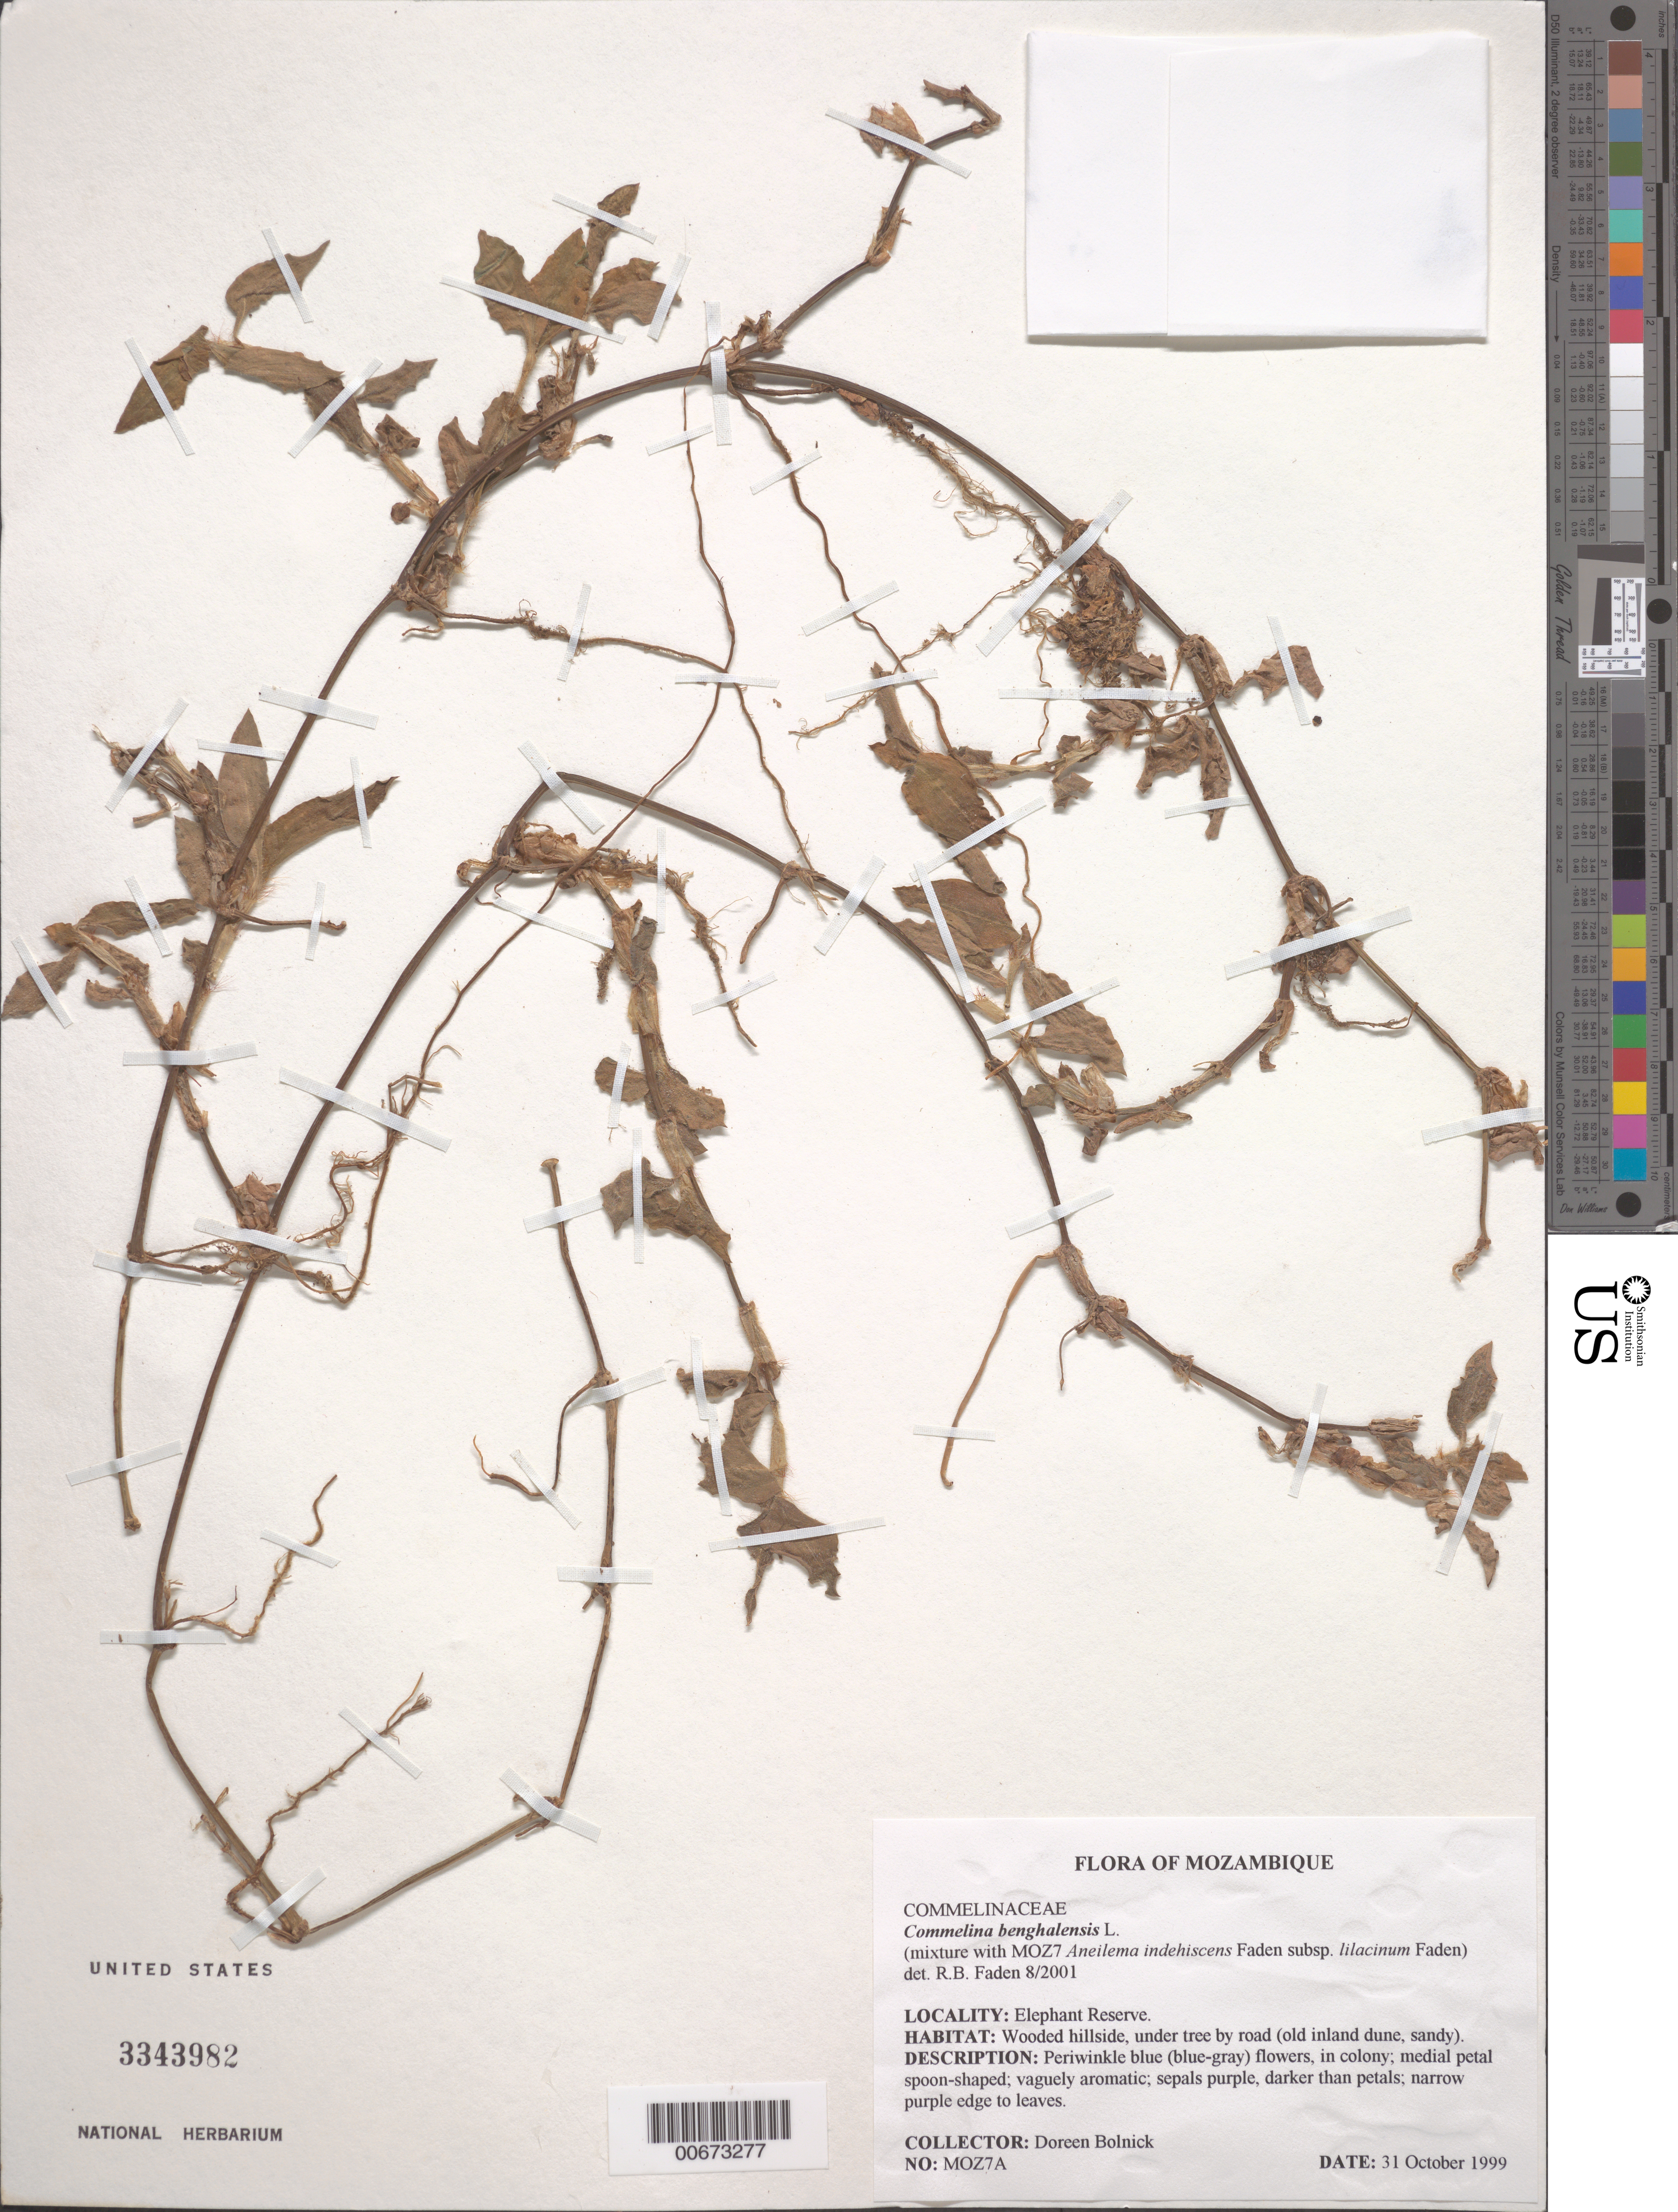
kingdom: Plantae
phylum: Tracheophyta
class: Liliopsida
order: Commelinales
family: Commelinaceae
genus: Commelina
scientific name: Commelina benghalensis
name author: L.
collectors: D. Bolnick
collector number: MOZ7A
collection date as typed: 31 Oct 1999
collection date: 1999-10-31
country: Mozambique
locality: Elephant Reserve.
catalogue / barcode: US 3343982